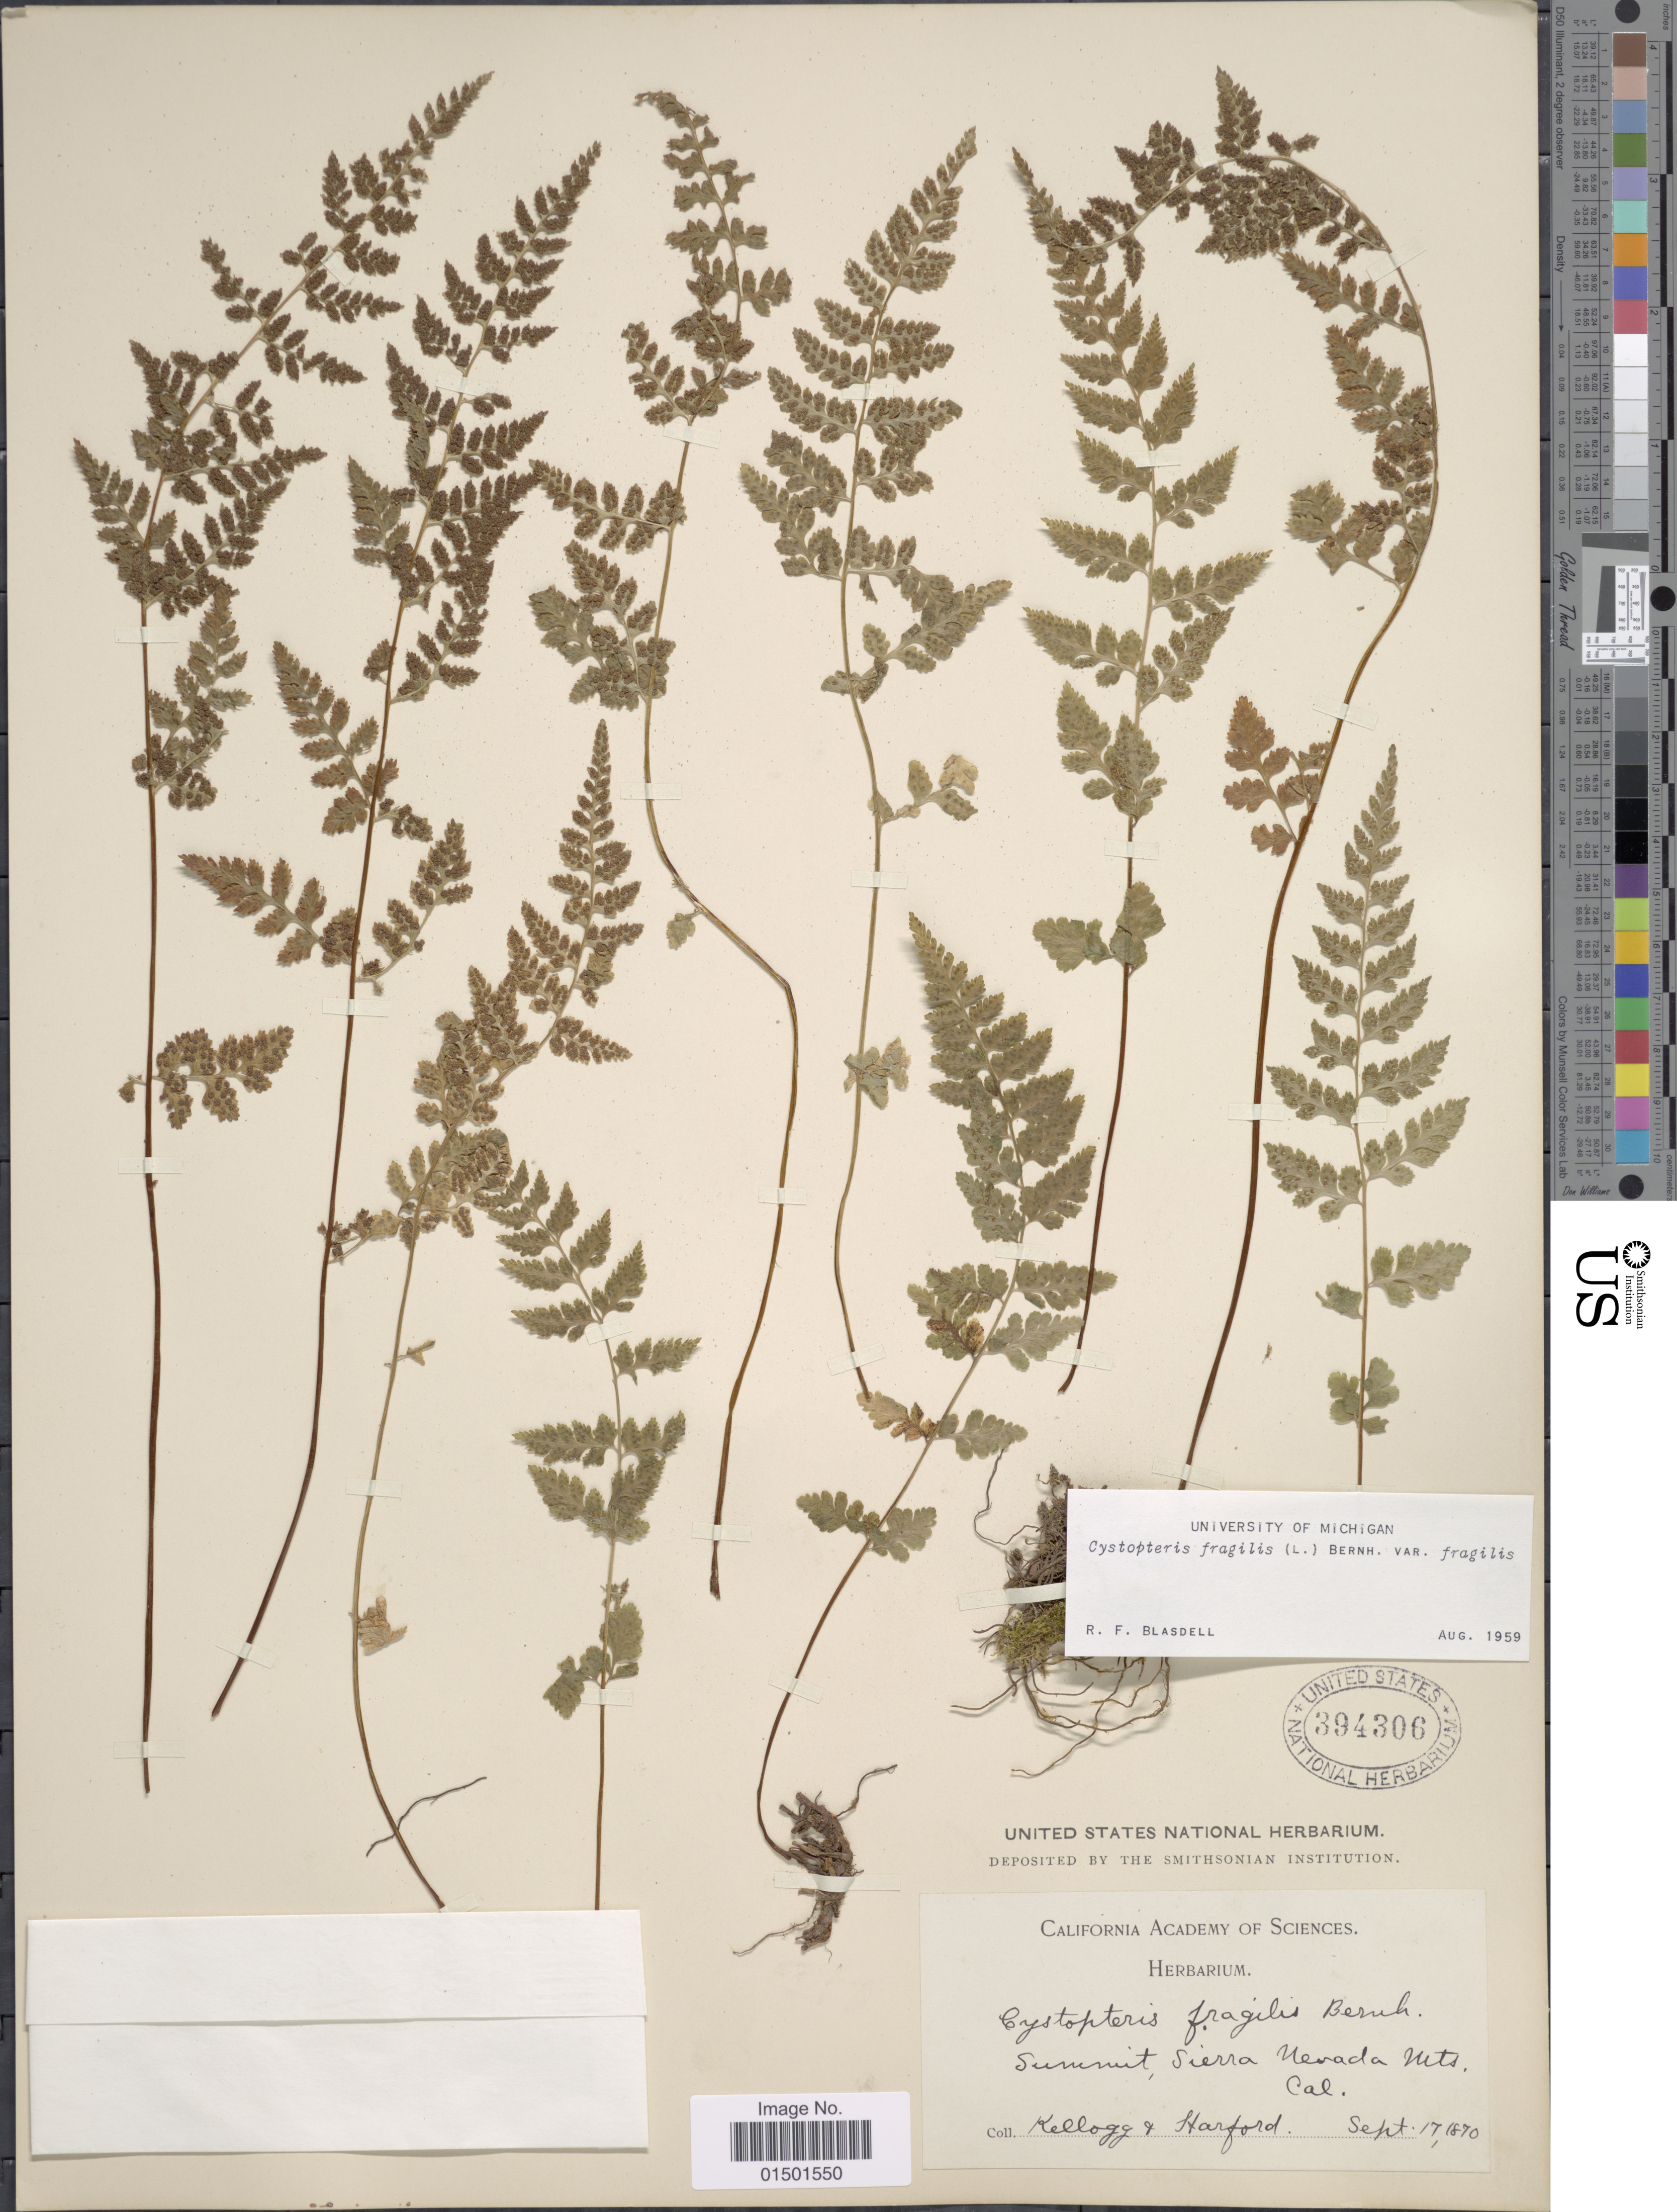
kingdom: Plantae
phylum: Tracheophyta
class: Polypodiopsida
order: Polypodiales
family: Cystopteridaceae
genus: Cystopteris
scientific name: Cystopteris fragilis var. fragilis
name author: (L.) Bernh.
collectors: -- Kellogg & -. Stanford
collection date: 1870-09-17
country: United States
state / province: California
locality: Summit, Sierra Nevada Mts.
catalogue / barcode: US 394306